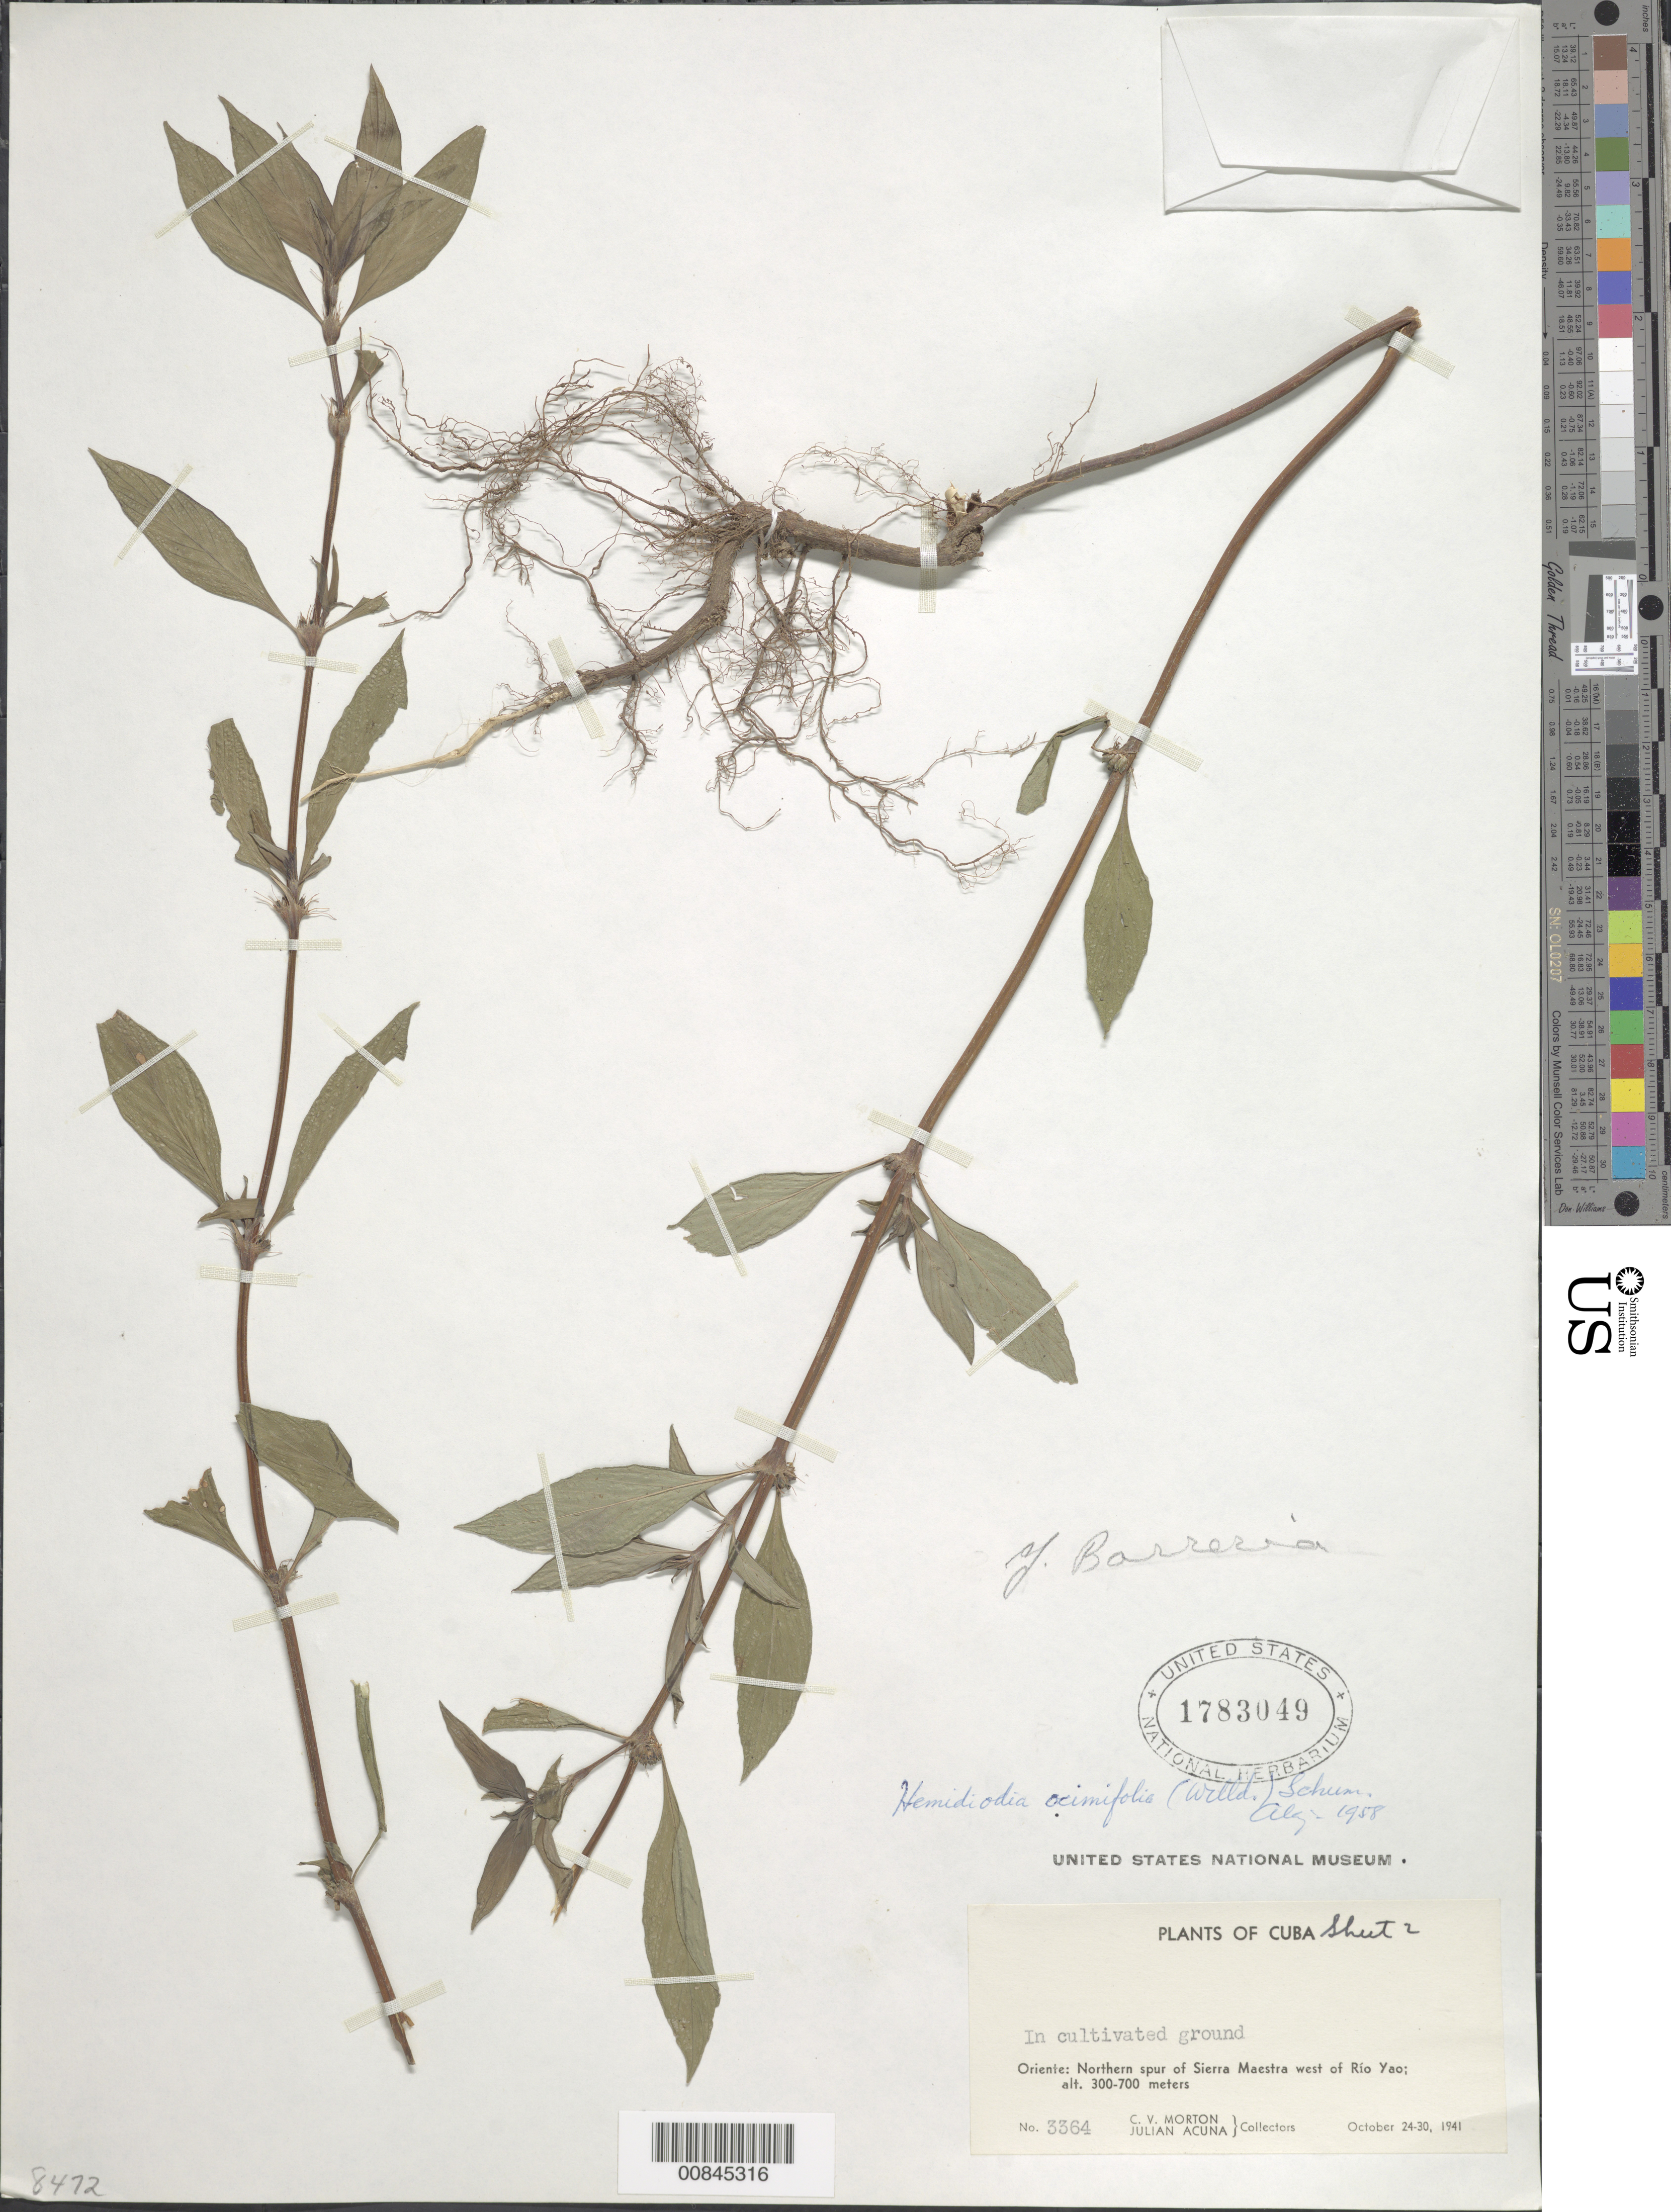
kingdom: Plantae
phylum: Tracheophyta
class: Magnoliopsida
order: Gentianales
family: Rubiaceae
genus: Spermacoce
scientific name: Spermacoce ocymifolia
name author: Willd. ex Roem. & Schult.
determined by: Liogier, Alain H.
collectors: C. V. Morton & J. Acuña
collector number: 3364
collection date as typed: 24 Oct 1941 to 30 Oct 1941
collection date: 1941-10-24/1941-10-30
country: Cuba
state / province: Oriente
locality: Northern spur of Sierra maestra west of Rio Yao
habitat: In cultivated ground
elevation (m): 300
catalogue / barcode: US 1783049